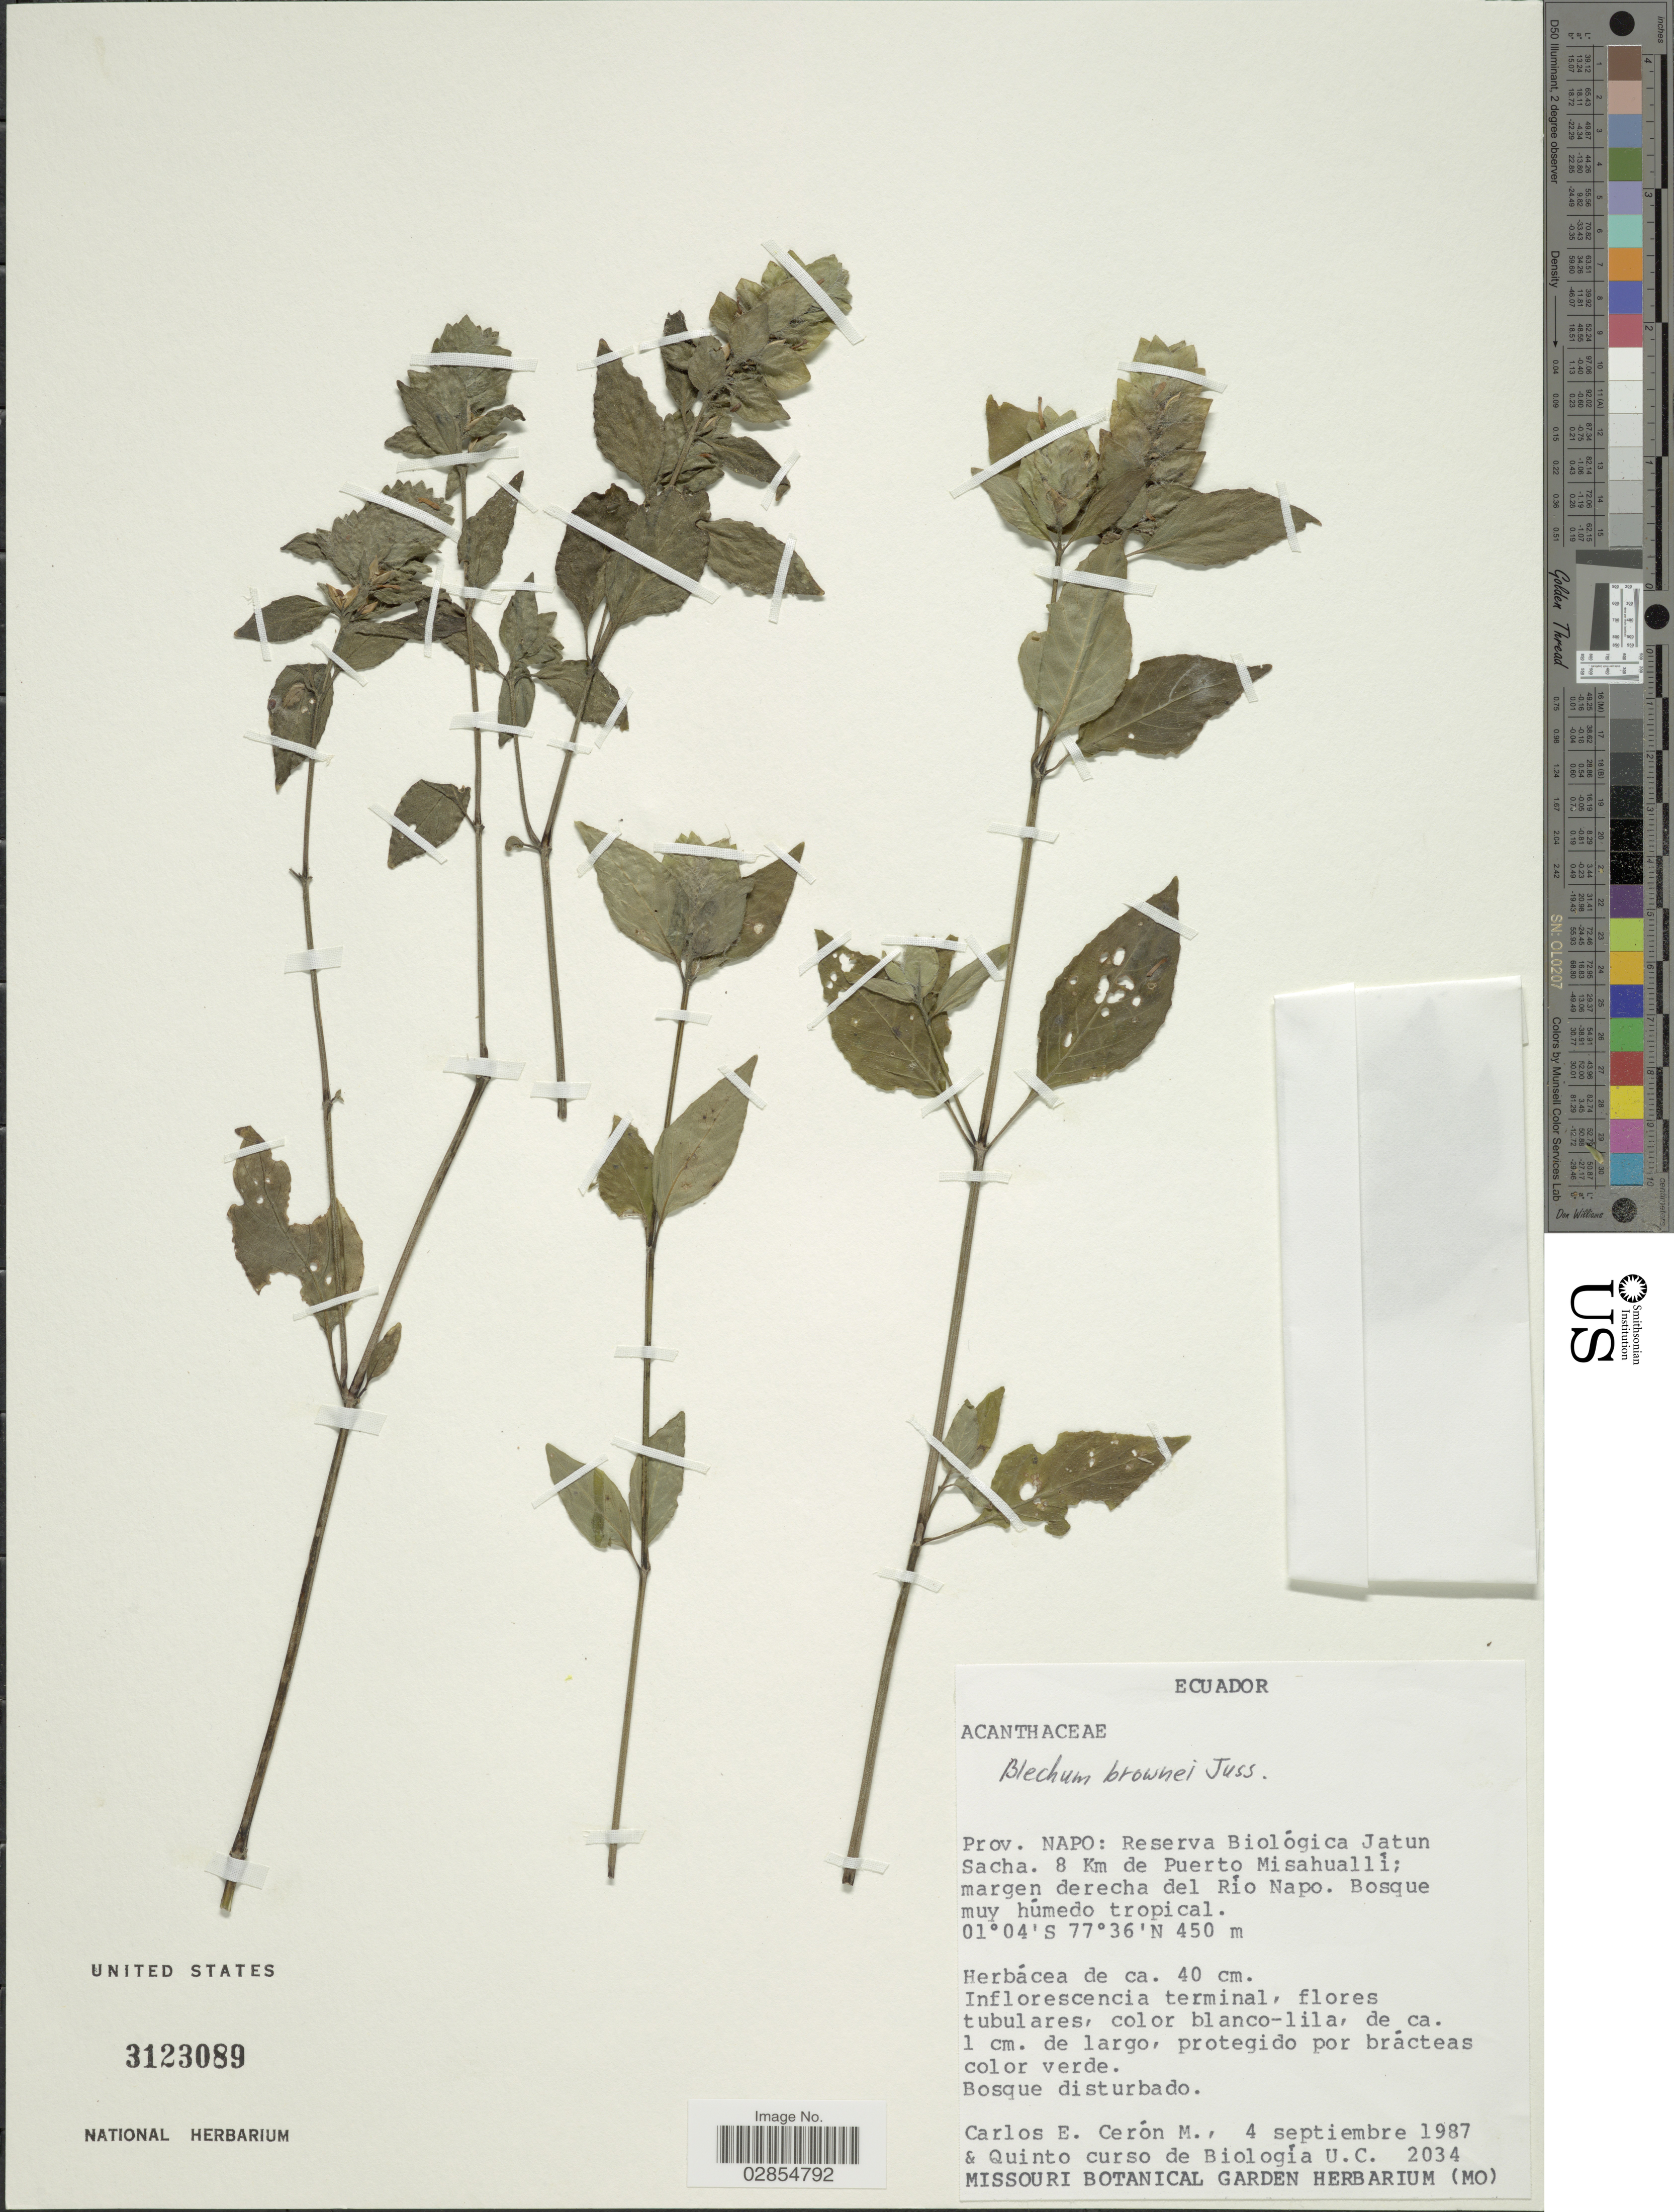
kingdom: Plantae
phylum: Tracheophyta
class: Magnoliopsida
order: Lamiales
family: Acanthaceae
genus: Blechum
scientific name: Blechum brownei f. puberulum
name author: Leonard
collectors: C. E. Cerón M. & Quinto Curso de Biología U.C.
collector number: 2034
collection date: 1987-09-04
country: Ecuador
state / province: Napo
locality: Prov. Napo: Reserva Biológica Jatun Sacha. 8 Km de Puerto Misahuallí; margen derecha del Río Napo.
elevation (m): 450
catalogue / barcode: US 3123089